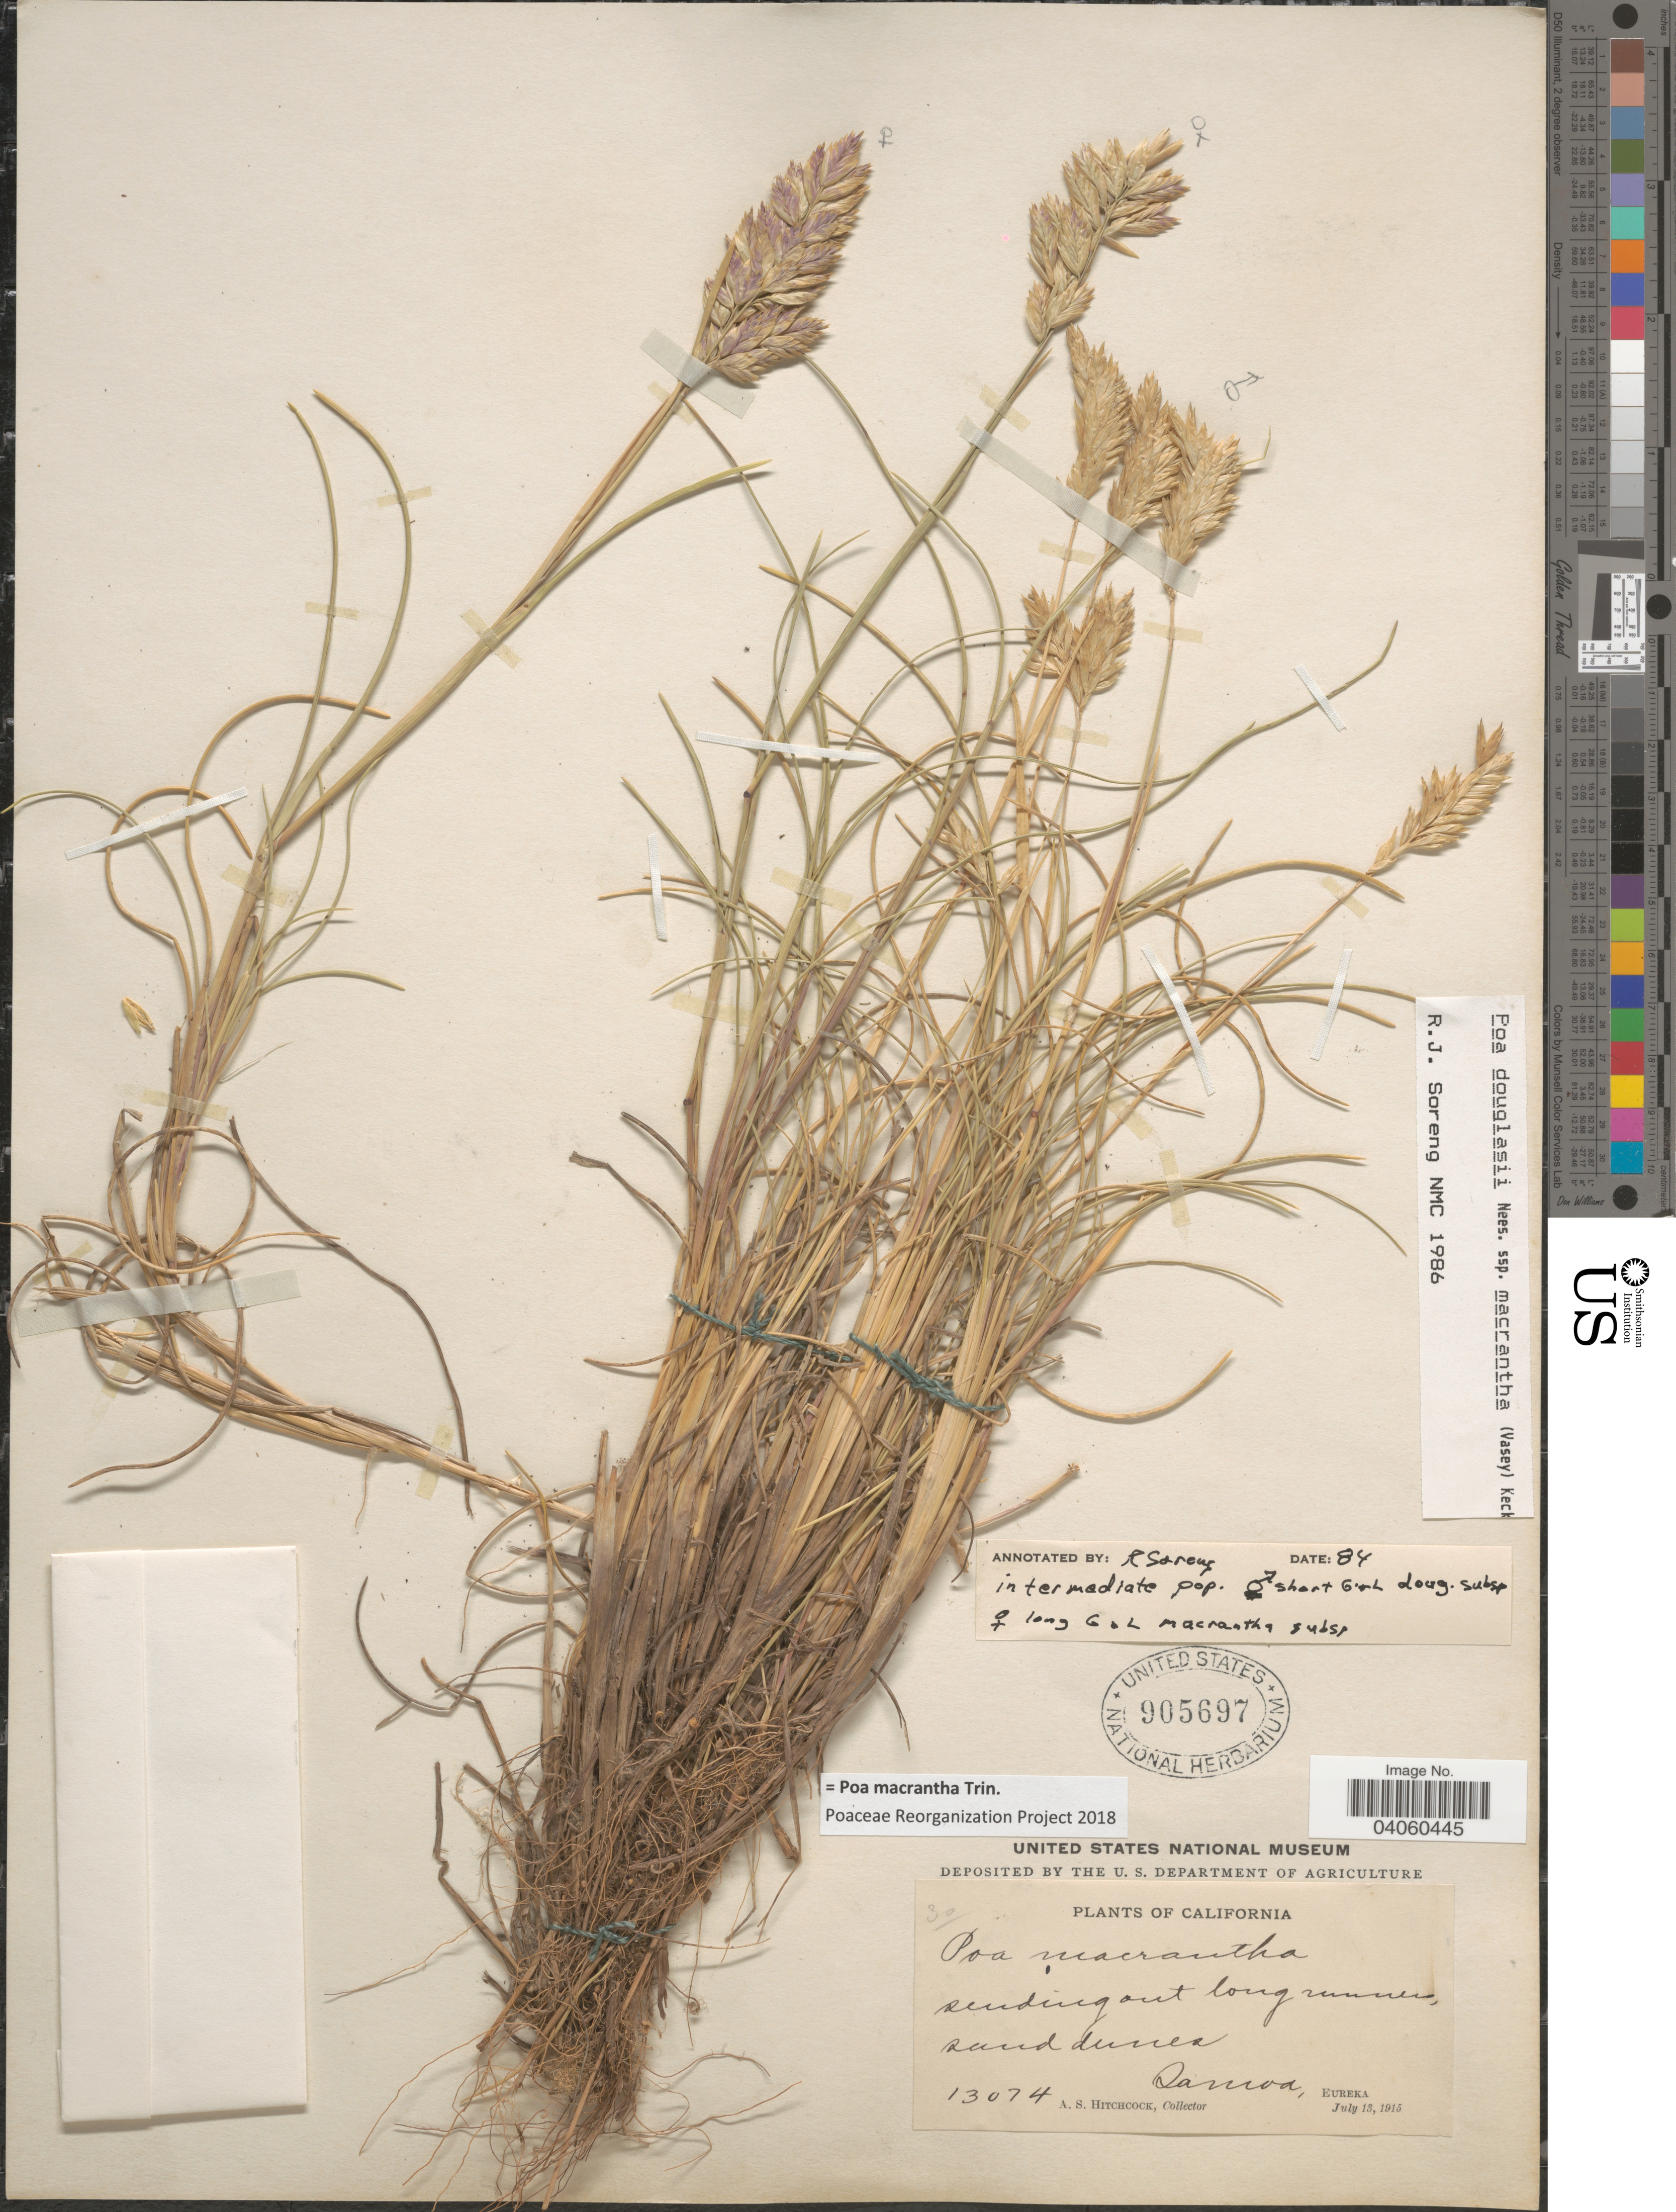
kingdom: Plantae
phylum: Tracheophyta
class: Liliopsida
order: Poales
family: Poaceae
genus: Poa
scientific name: Poa macrantha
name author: Vasey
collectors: A. S. Hitchcock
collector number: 13074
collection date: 1915-07-13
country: United States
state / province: California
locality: Samoa, Eureka.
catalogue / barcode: US 905697